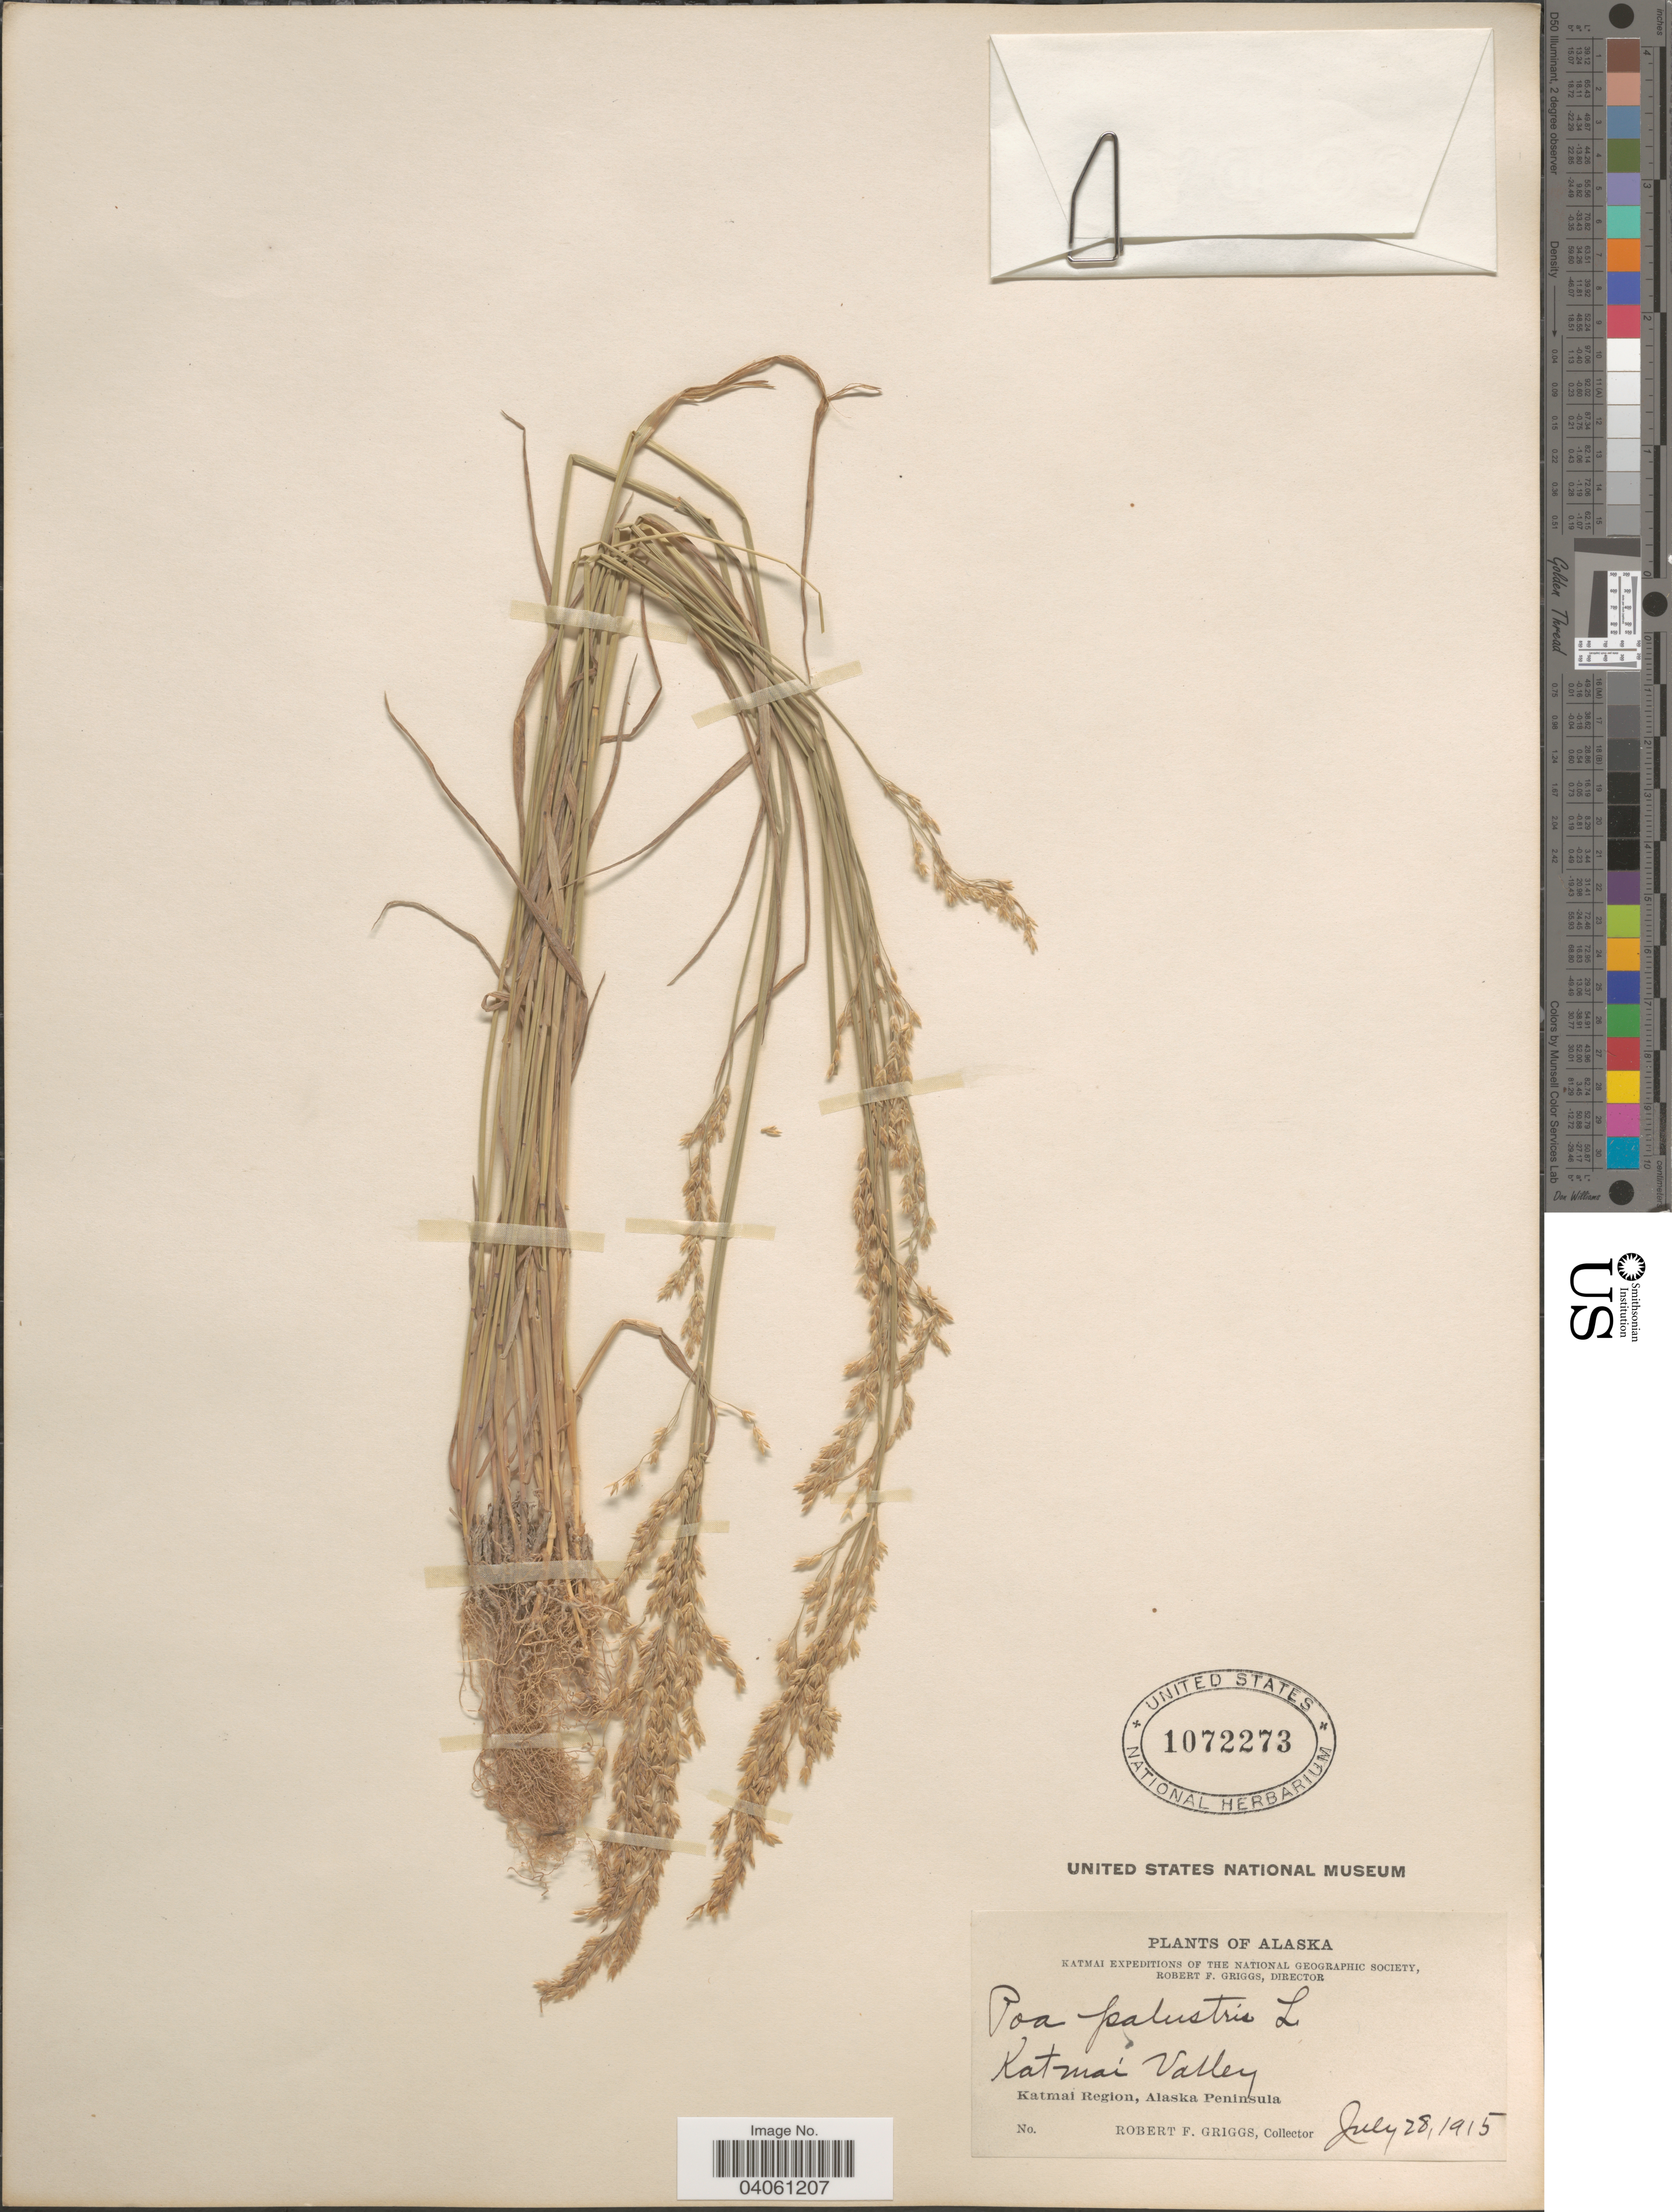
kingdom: Plantae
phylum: Tracheophyta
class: Liliopsida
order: Poales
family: Poaceae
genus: Poa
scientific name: Poa palustris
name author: L.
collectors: R. F. Griggs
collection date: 1915-07-28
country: United States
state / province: Alaska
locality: Katmai Valley. Katmai Region, Alaska Peninsula.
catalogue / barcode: US 1072273